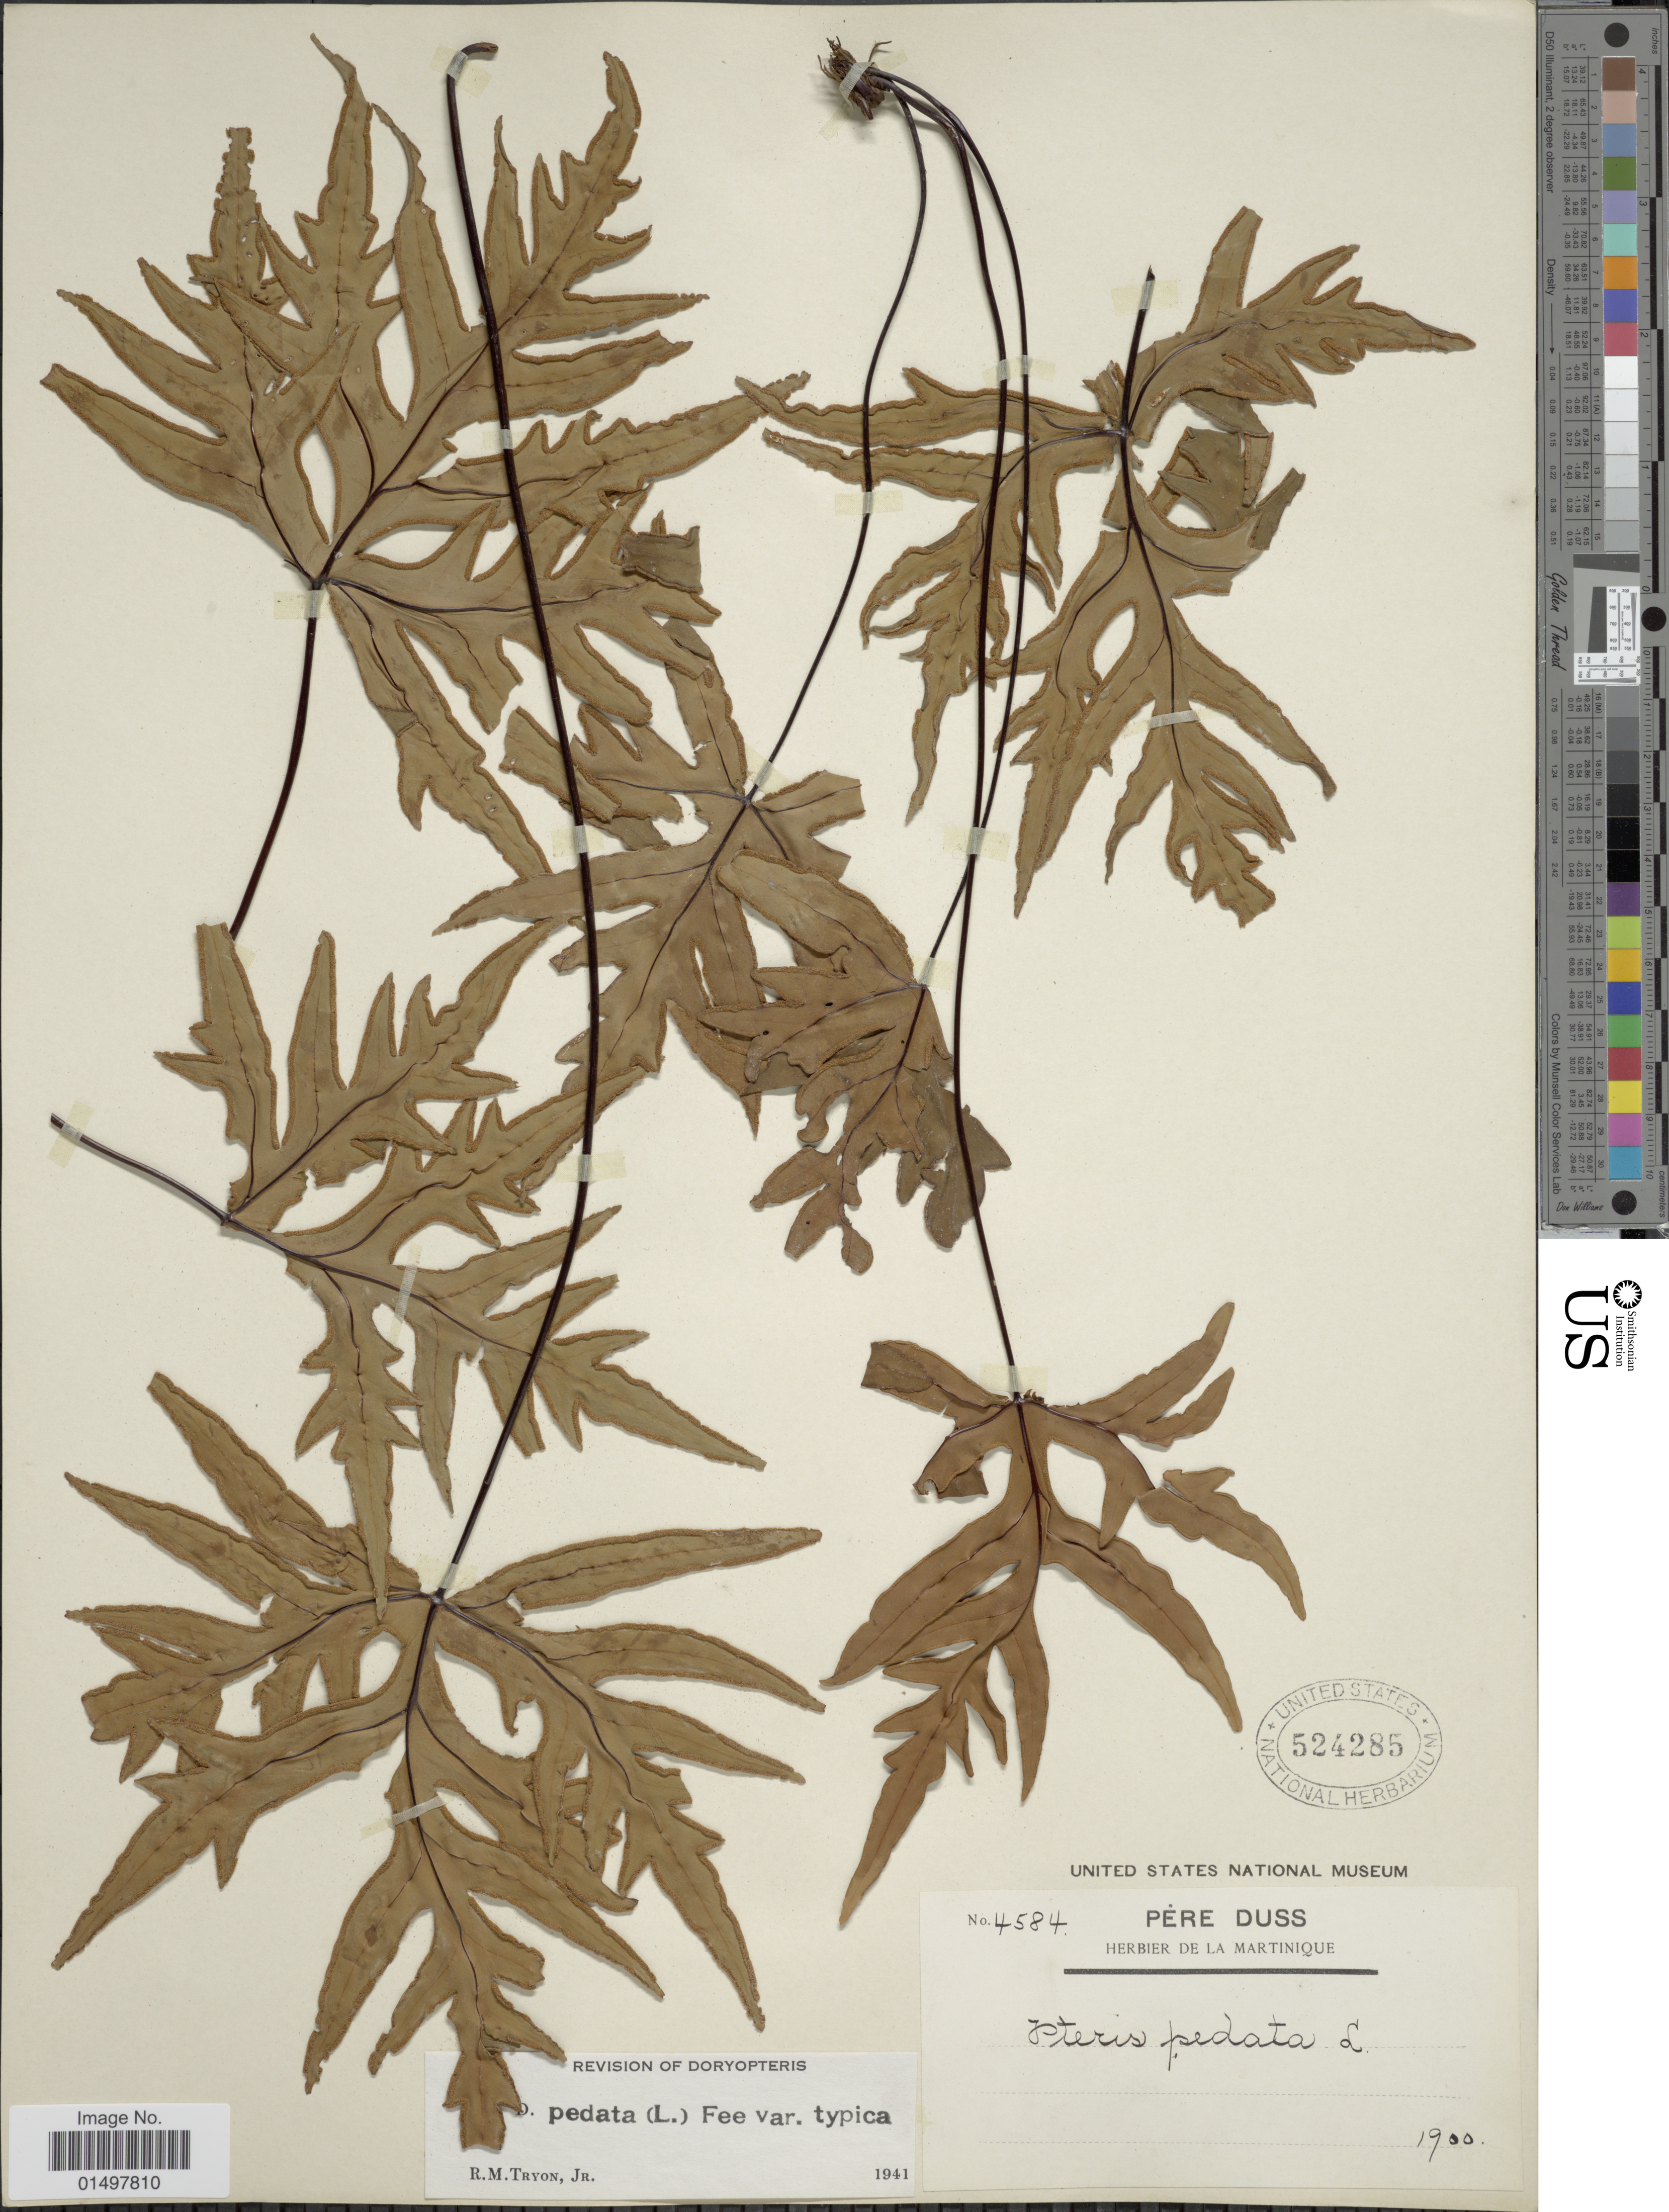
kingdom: Plantae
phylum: Tracheophyta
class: Polypodiopsida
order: Polypodiales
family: Pteridaceae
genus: Doryopteris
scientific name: Doryopteris pedata var. typica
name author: (L.) Fée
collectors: Père Duss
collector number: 4584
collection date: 1900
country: Martinique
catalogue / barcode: US 524285